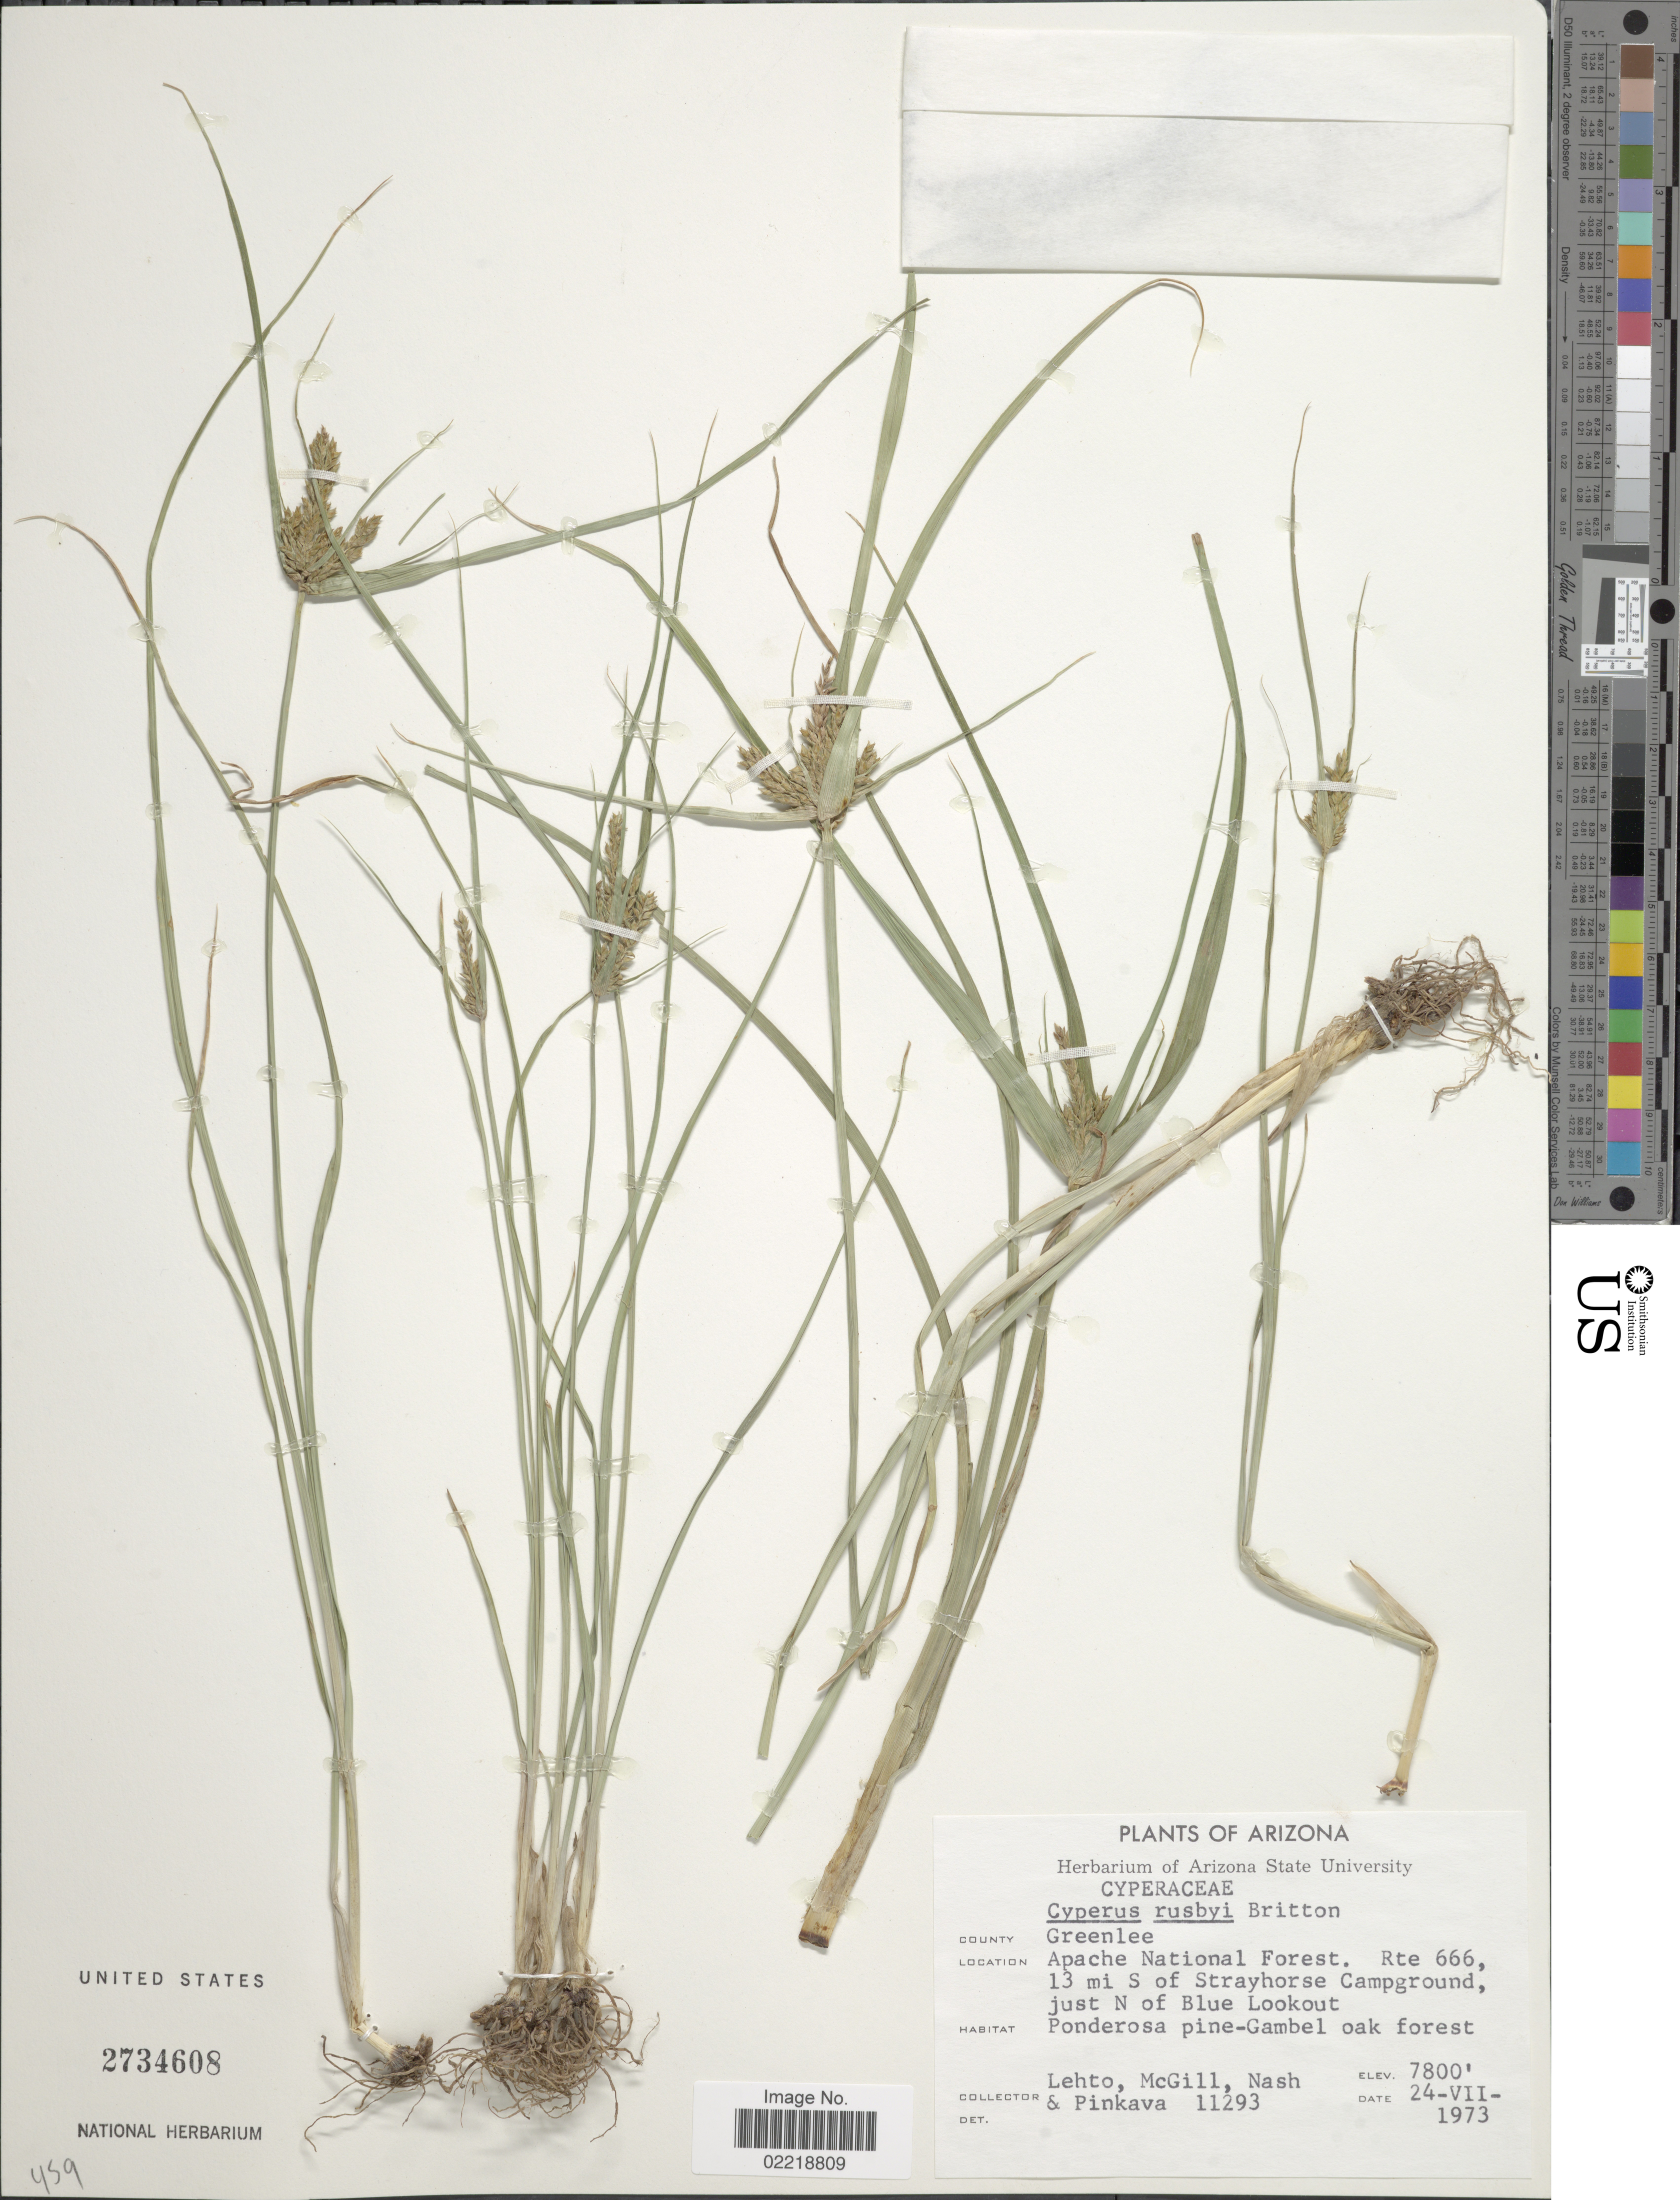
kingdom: Plantae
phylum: Tracheophyta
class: Liliopsida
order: Poales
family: Cyperaceae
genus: Cyperus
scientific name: Cyperus fendlerianus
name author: Boeckeler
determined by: Strong, Mark T., (BOT), Smithsonian Institution - National Museum of Natural History (UNITED STATES)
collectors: -. Lehto, -. McGill, -- Nash & -. Pinkava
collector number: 11293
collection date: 1973-07-24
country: United States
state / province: Arizona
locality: County Greenlee. Apache National Forest. Rte 666, 13 mi S of Strayhorse Campground, just N of Blue Lookout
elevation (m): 2377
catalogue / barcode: US 2734608